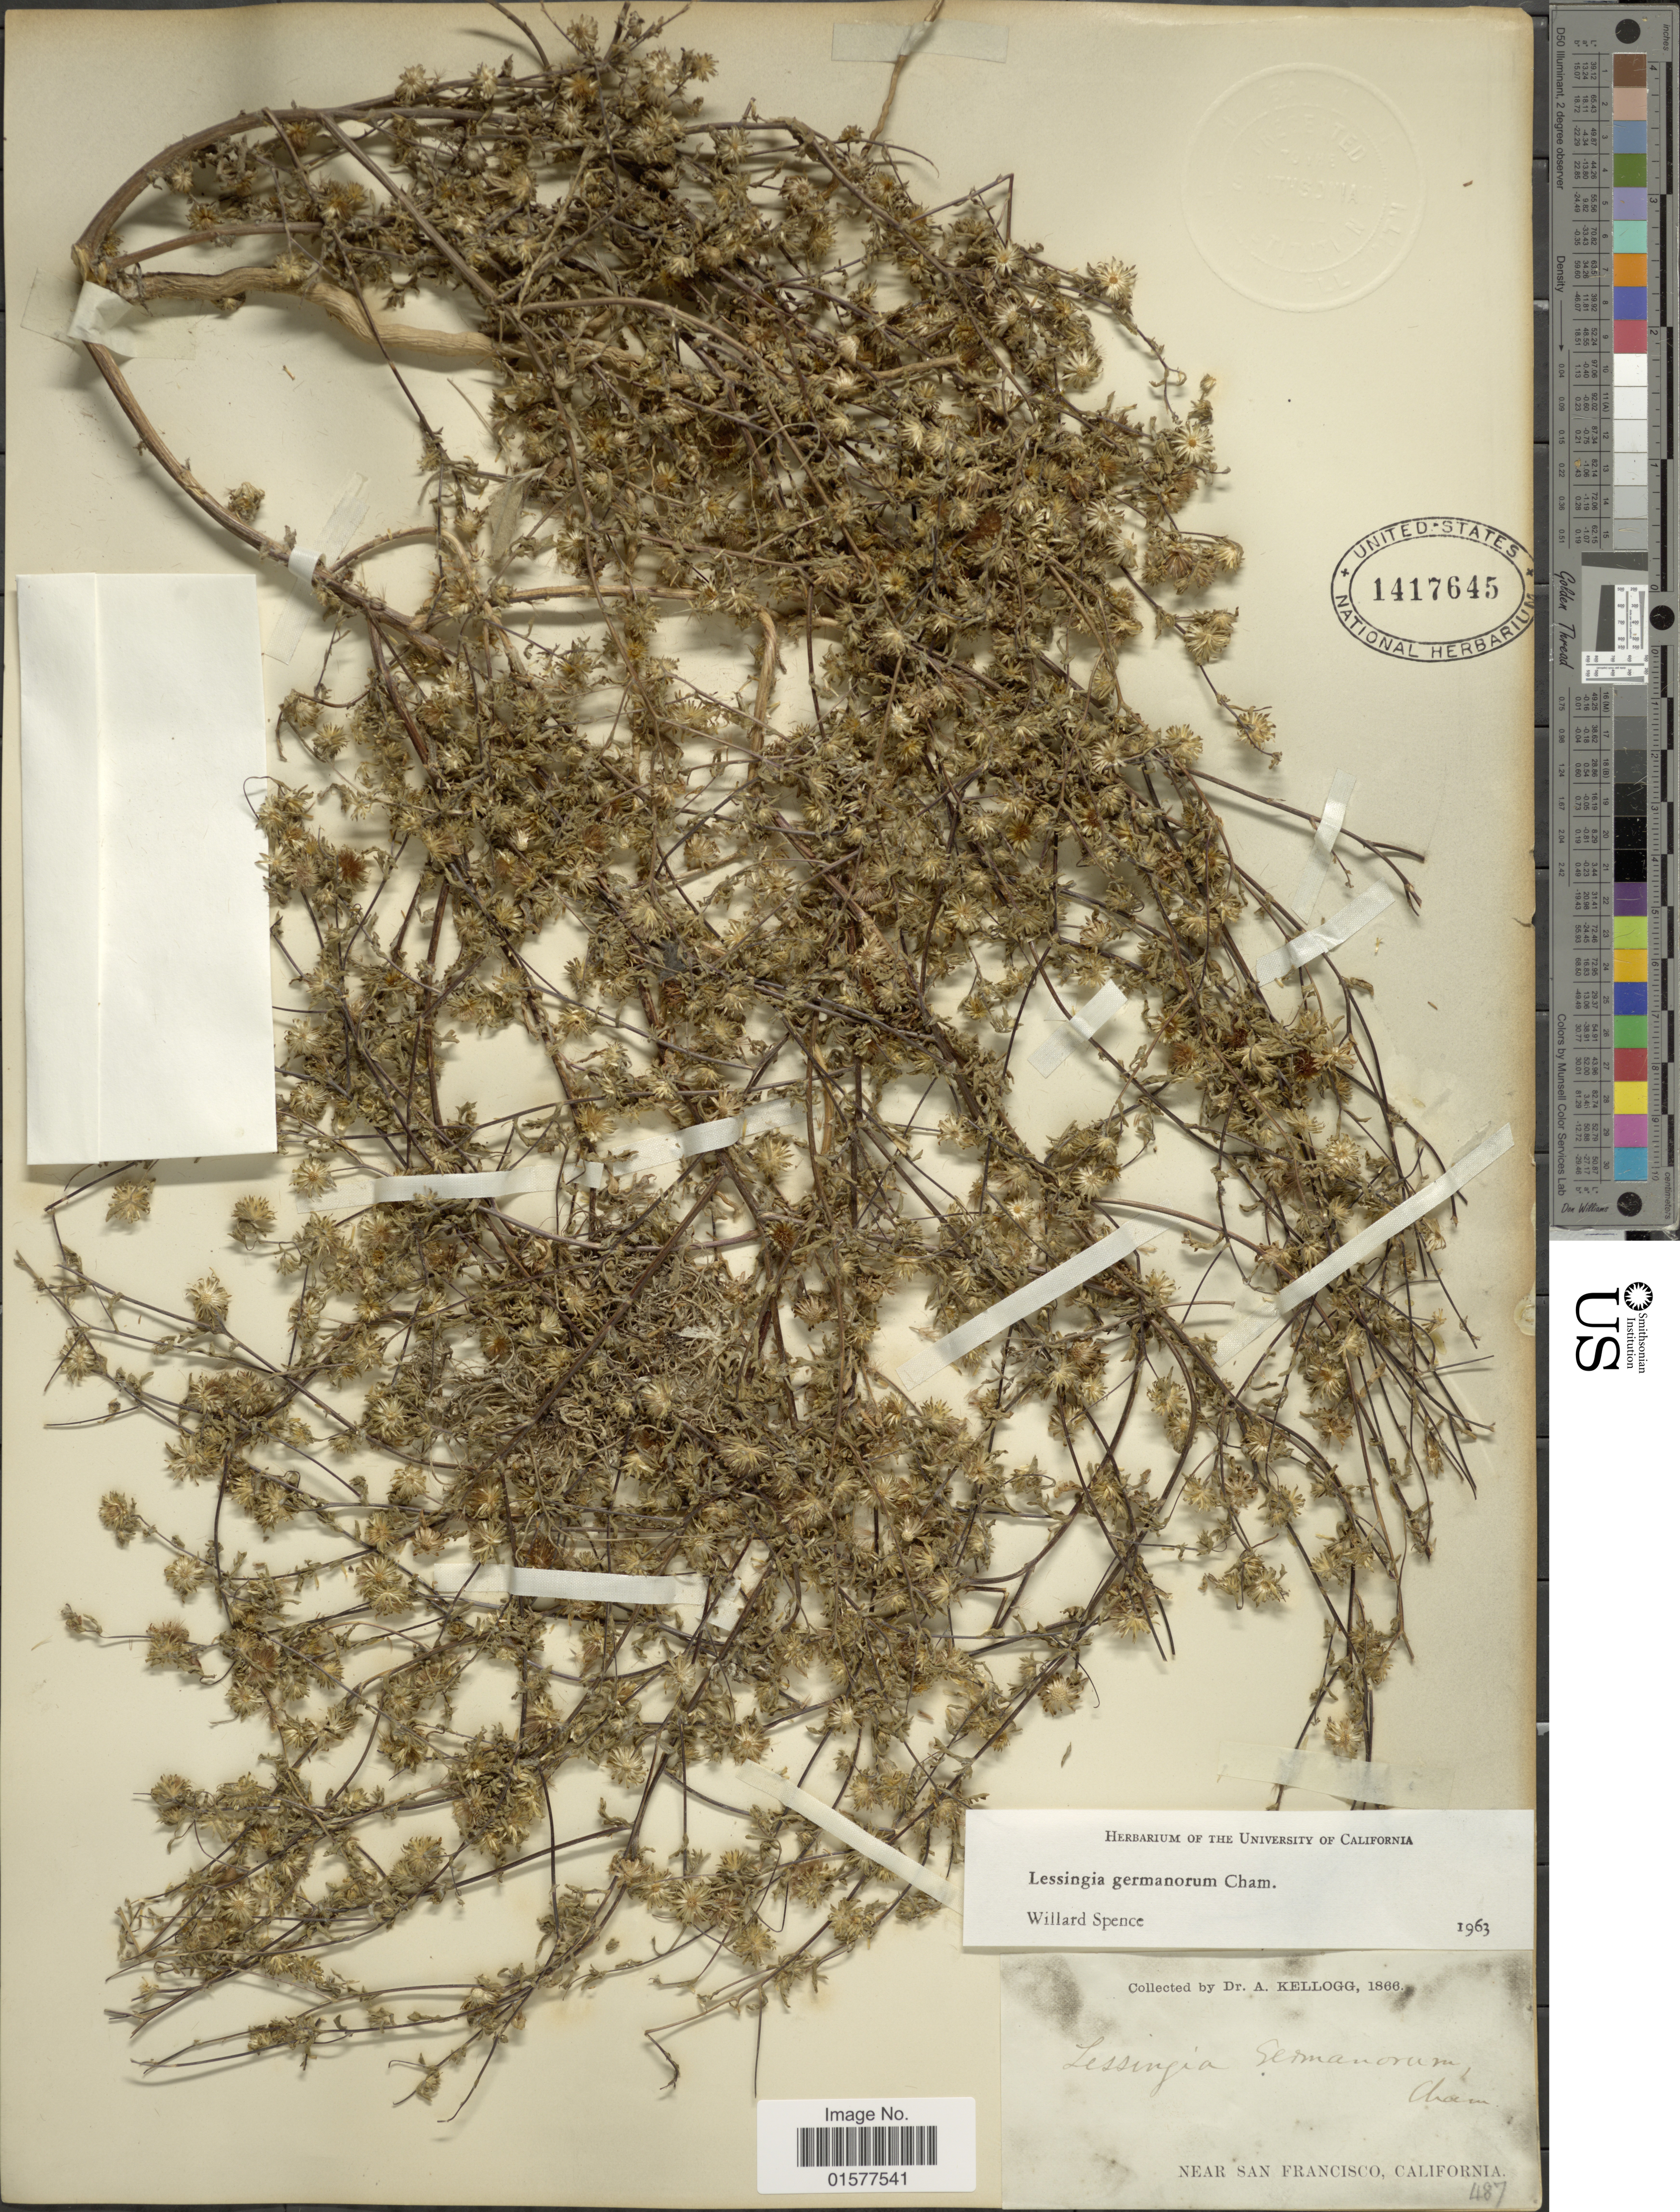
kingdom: Plantae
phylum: Tracheophyta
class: Magnoliopsida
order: Asterales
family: Asteraceae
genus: Lessingia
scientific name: Lessingia germanorum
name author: Cham.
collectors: A. Kellogg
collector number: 487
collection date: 1866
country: United States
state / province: California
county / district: San Francisco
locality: Near San Francisco, California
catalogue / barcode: US 1417645